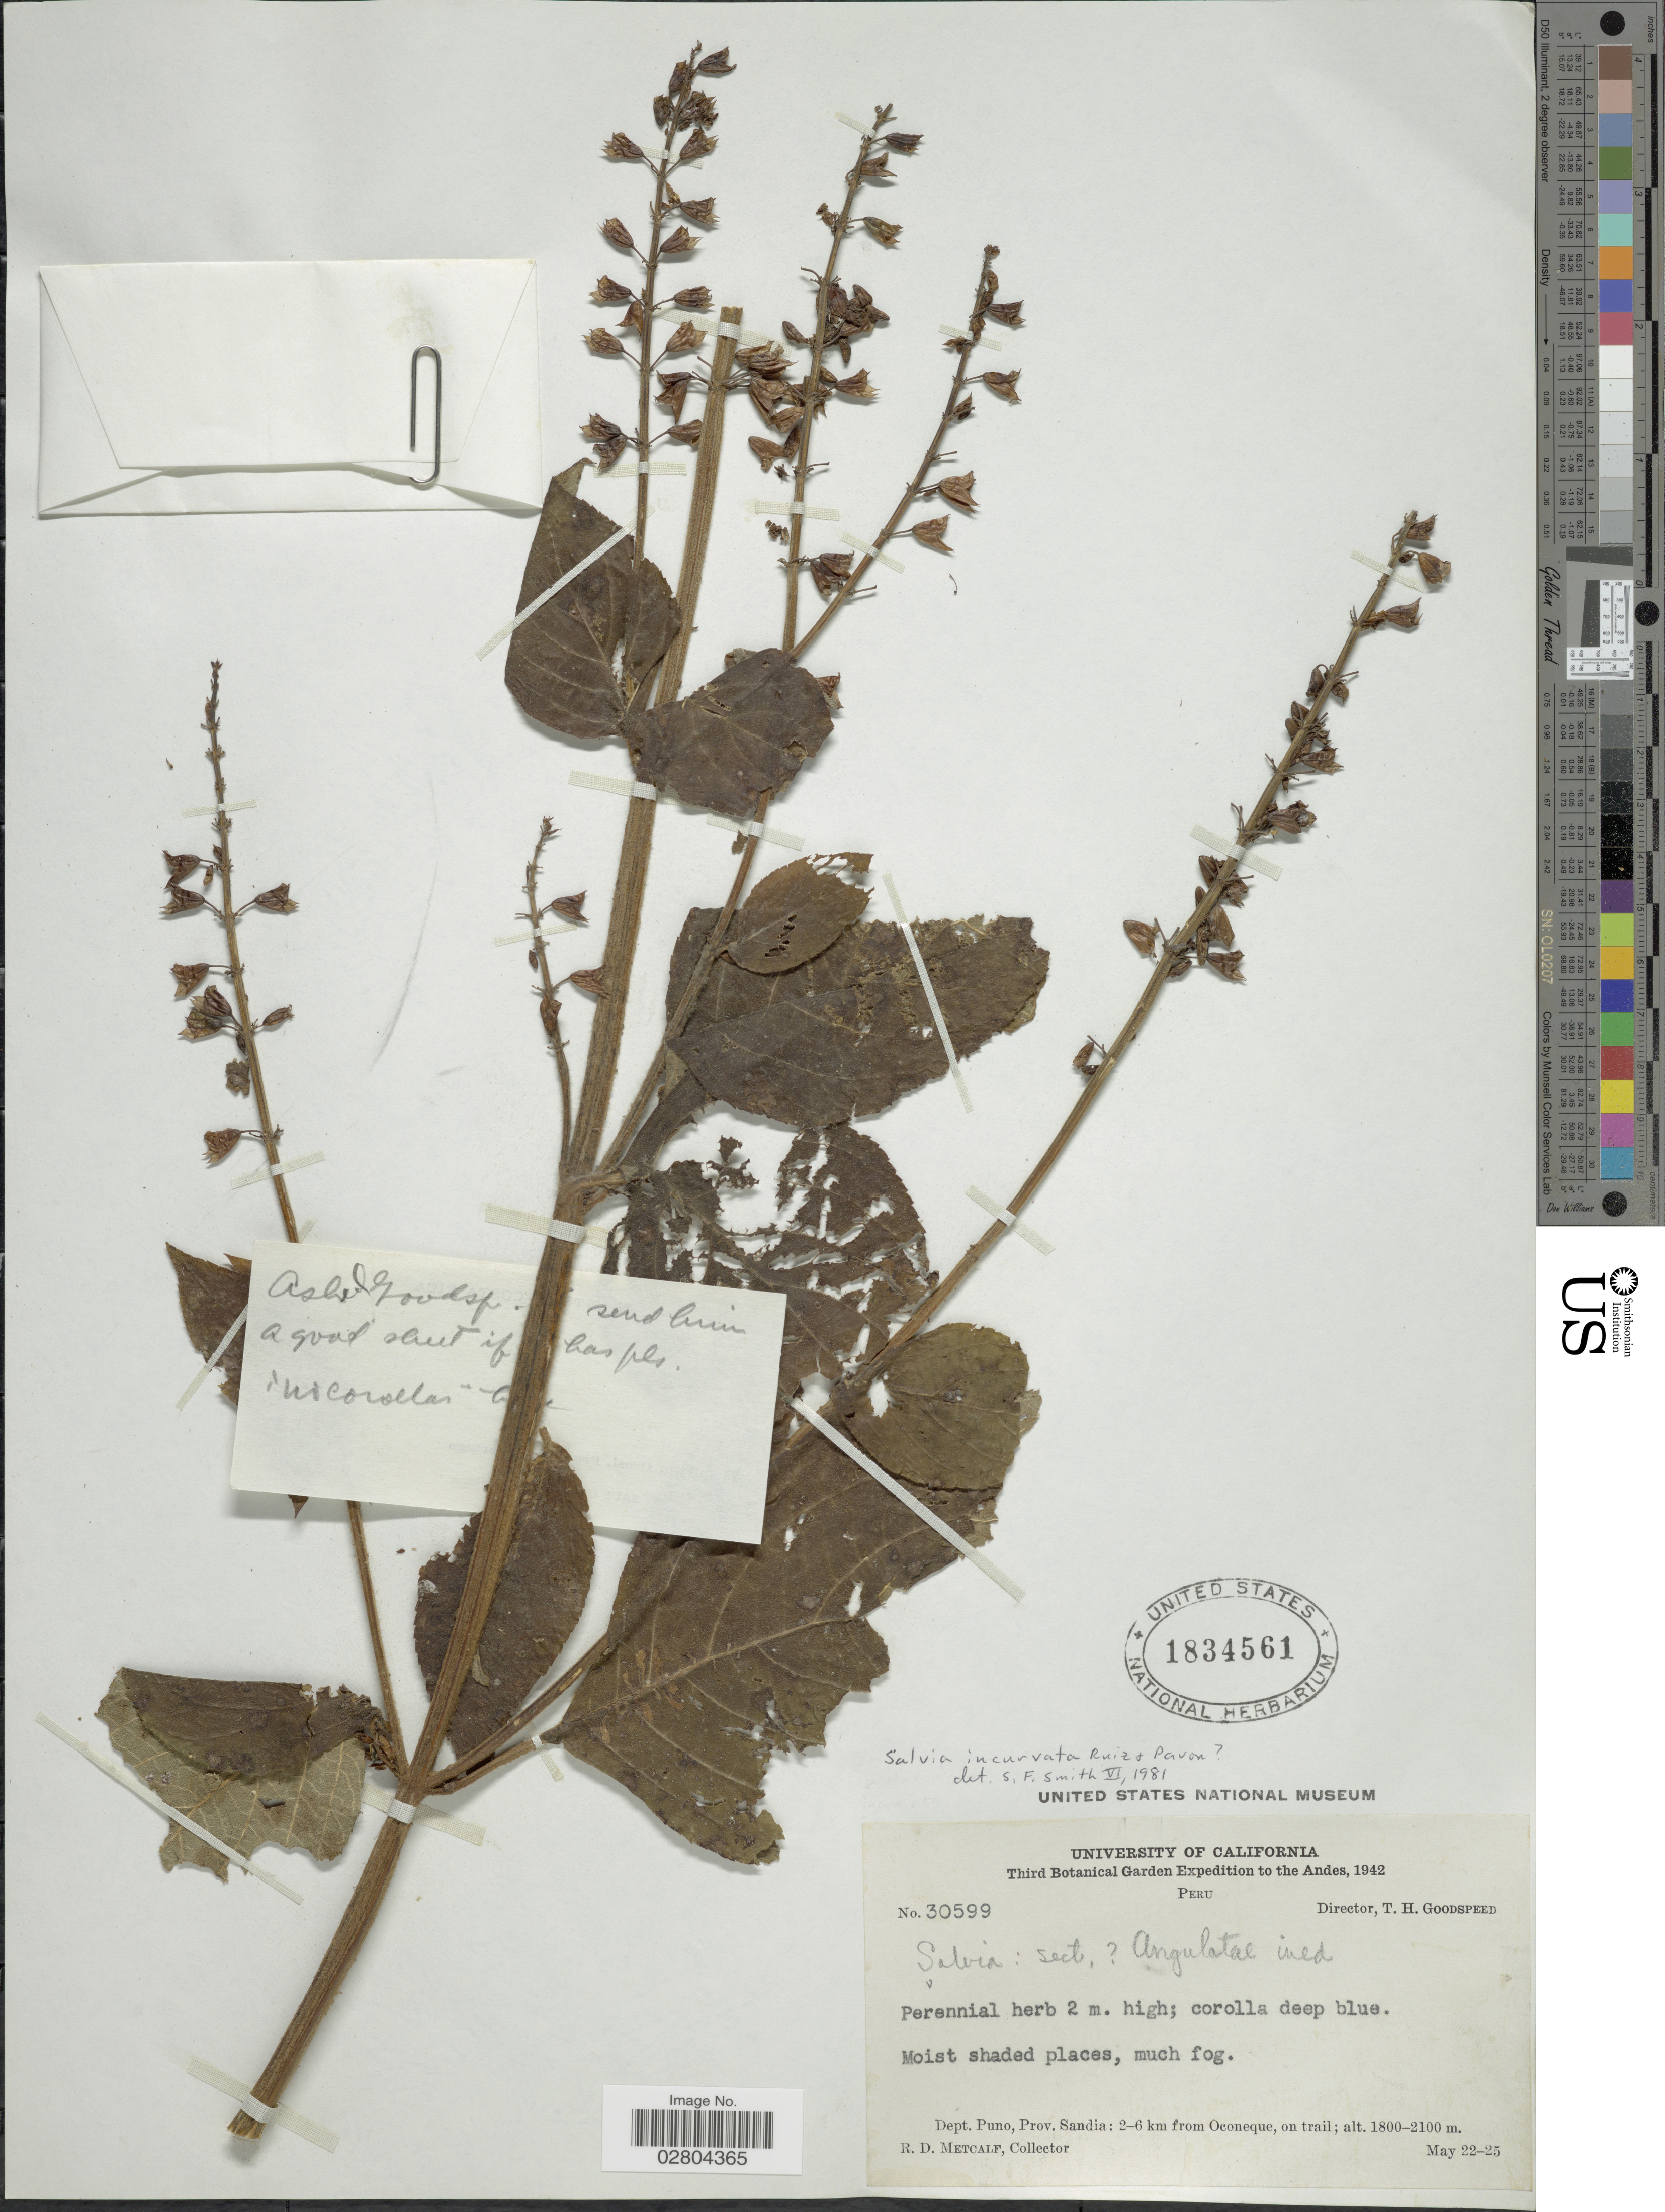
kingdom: Plantae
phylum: Tracheophyta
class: Magnoliopsida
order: Lamiales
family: Lamiaceae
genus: Salvia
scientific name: Salvia incurvata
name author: Ruiz & Pav.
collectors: R. D. Metcalf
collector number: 30599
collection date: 1942-05-22/1942-05-25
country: Peru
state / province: Puno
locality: Andes. Moist shaded places, much fog. Dept. Puno, Prov. Sandia: 2-6 km from Oconeque, on trail.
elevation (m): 1800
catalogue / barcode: US 1834561